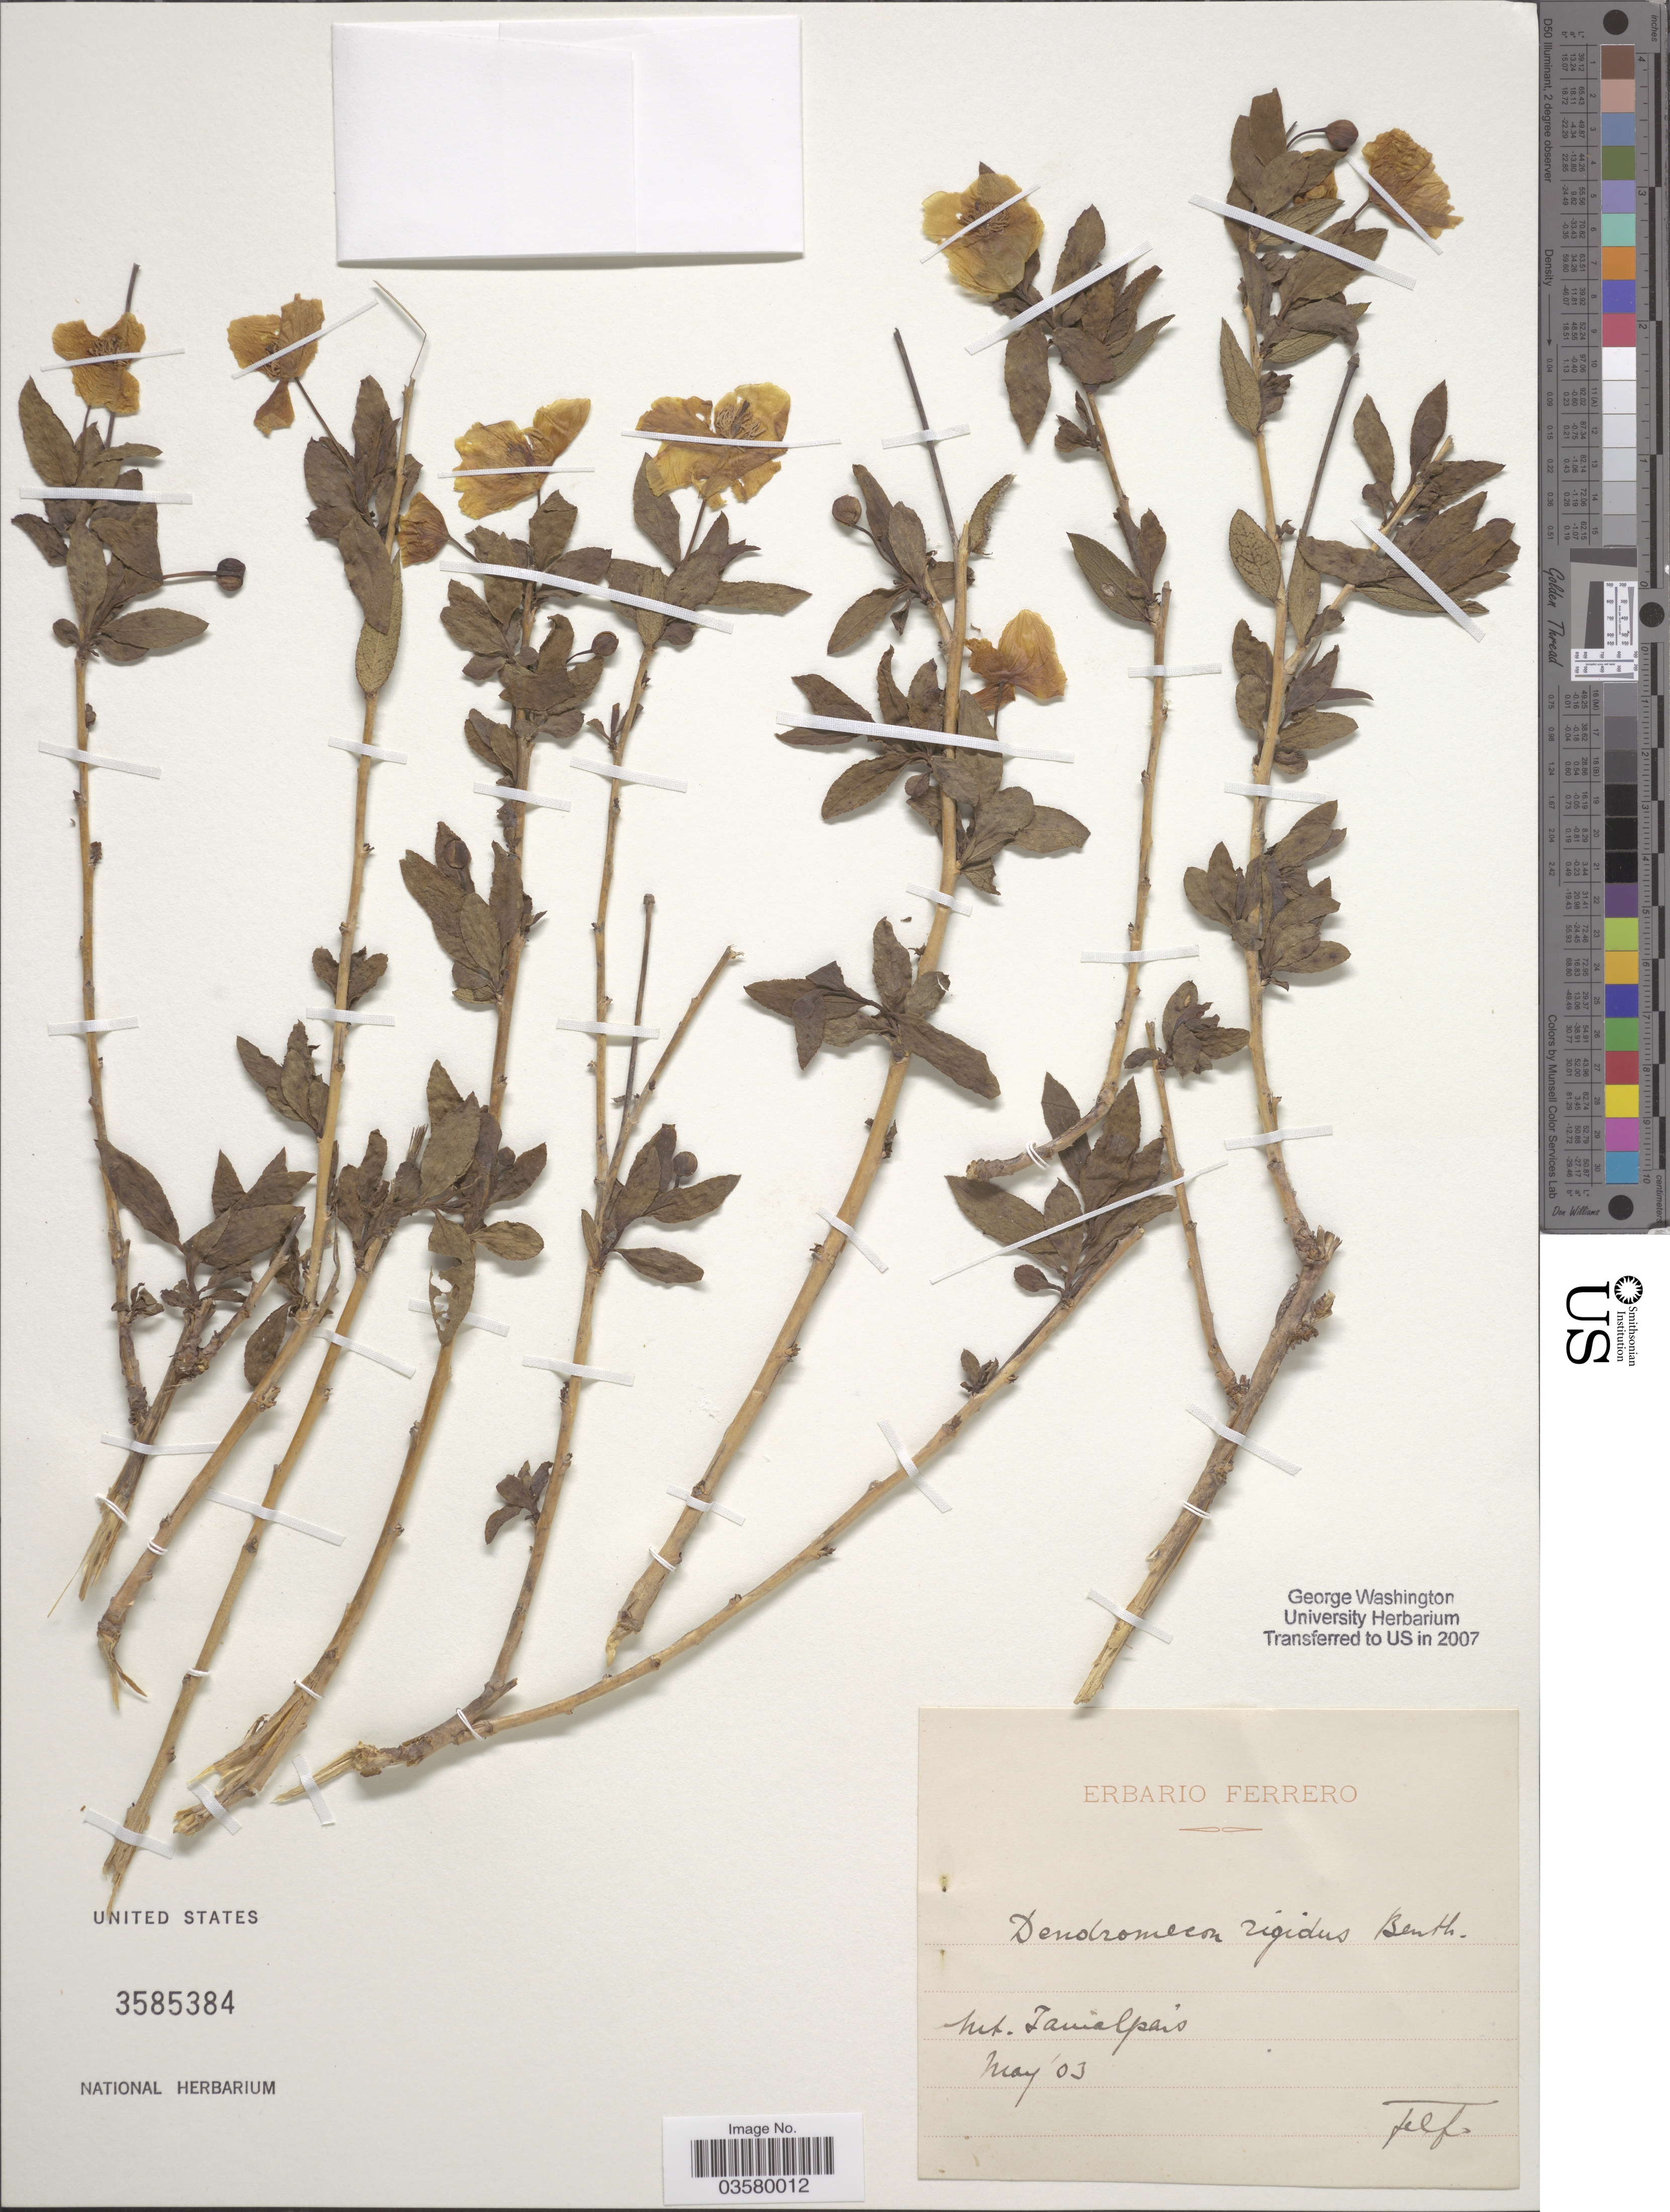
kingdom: Plantae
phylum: Tracheophyta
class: Magnoliopsida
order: Ranunculales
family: Papaveraceae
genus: Dendromecon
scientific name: Dendromecon rigida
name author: Benth.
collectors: F. Ferrero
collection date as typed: Transcribed d/m/y: /5/3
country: United States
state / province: California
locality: Mt. Tamalpais.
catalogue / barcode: US 3585384